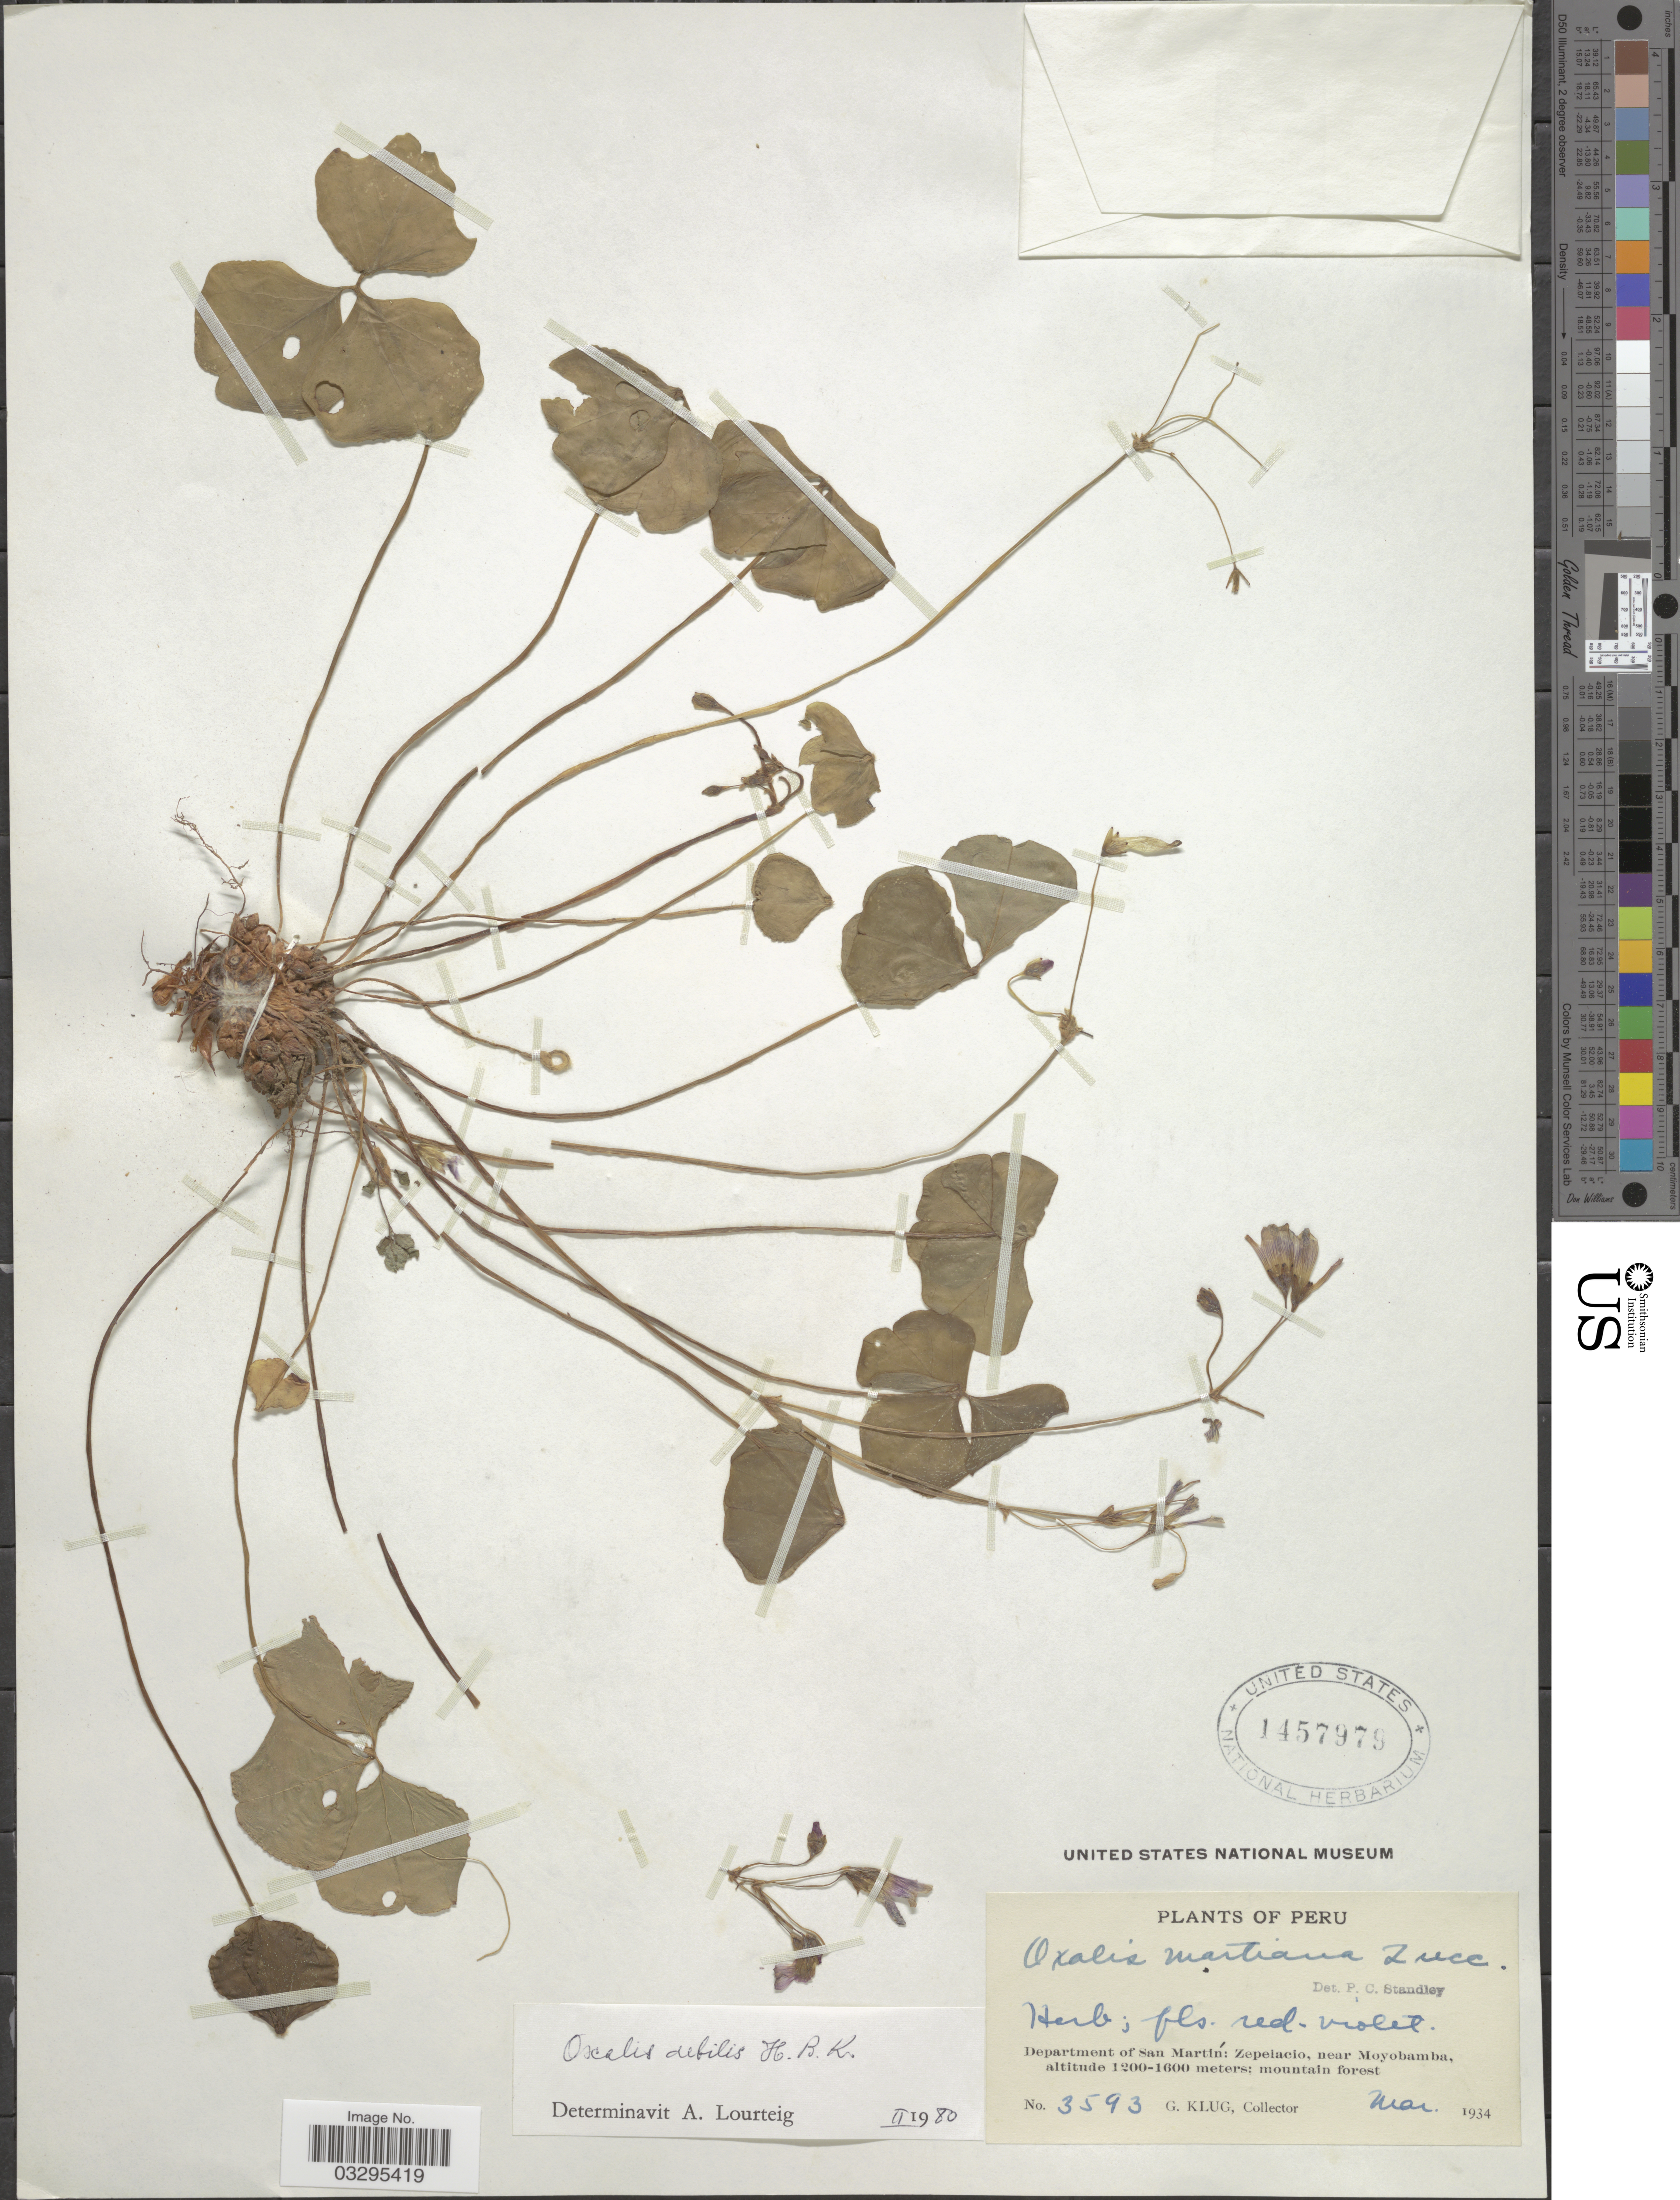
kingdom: Plantae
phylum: Tracheophyta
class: Magnoliopsida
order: Oxalidales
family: Oxalidaceae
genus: Oxalis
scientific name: Oxalis debilis var. debilis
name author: Kunth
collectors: G. Klug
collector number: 3593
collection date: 1934-03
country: Peru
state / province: San Martín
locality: Zepelacio, near Moyobamba.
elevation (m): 1200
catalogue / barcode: US 1457979